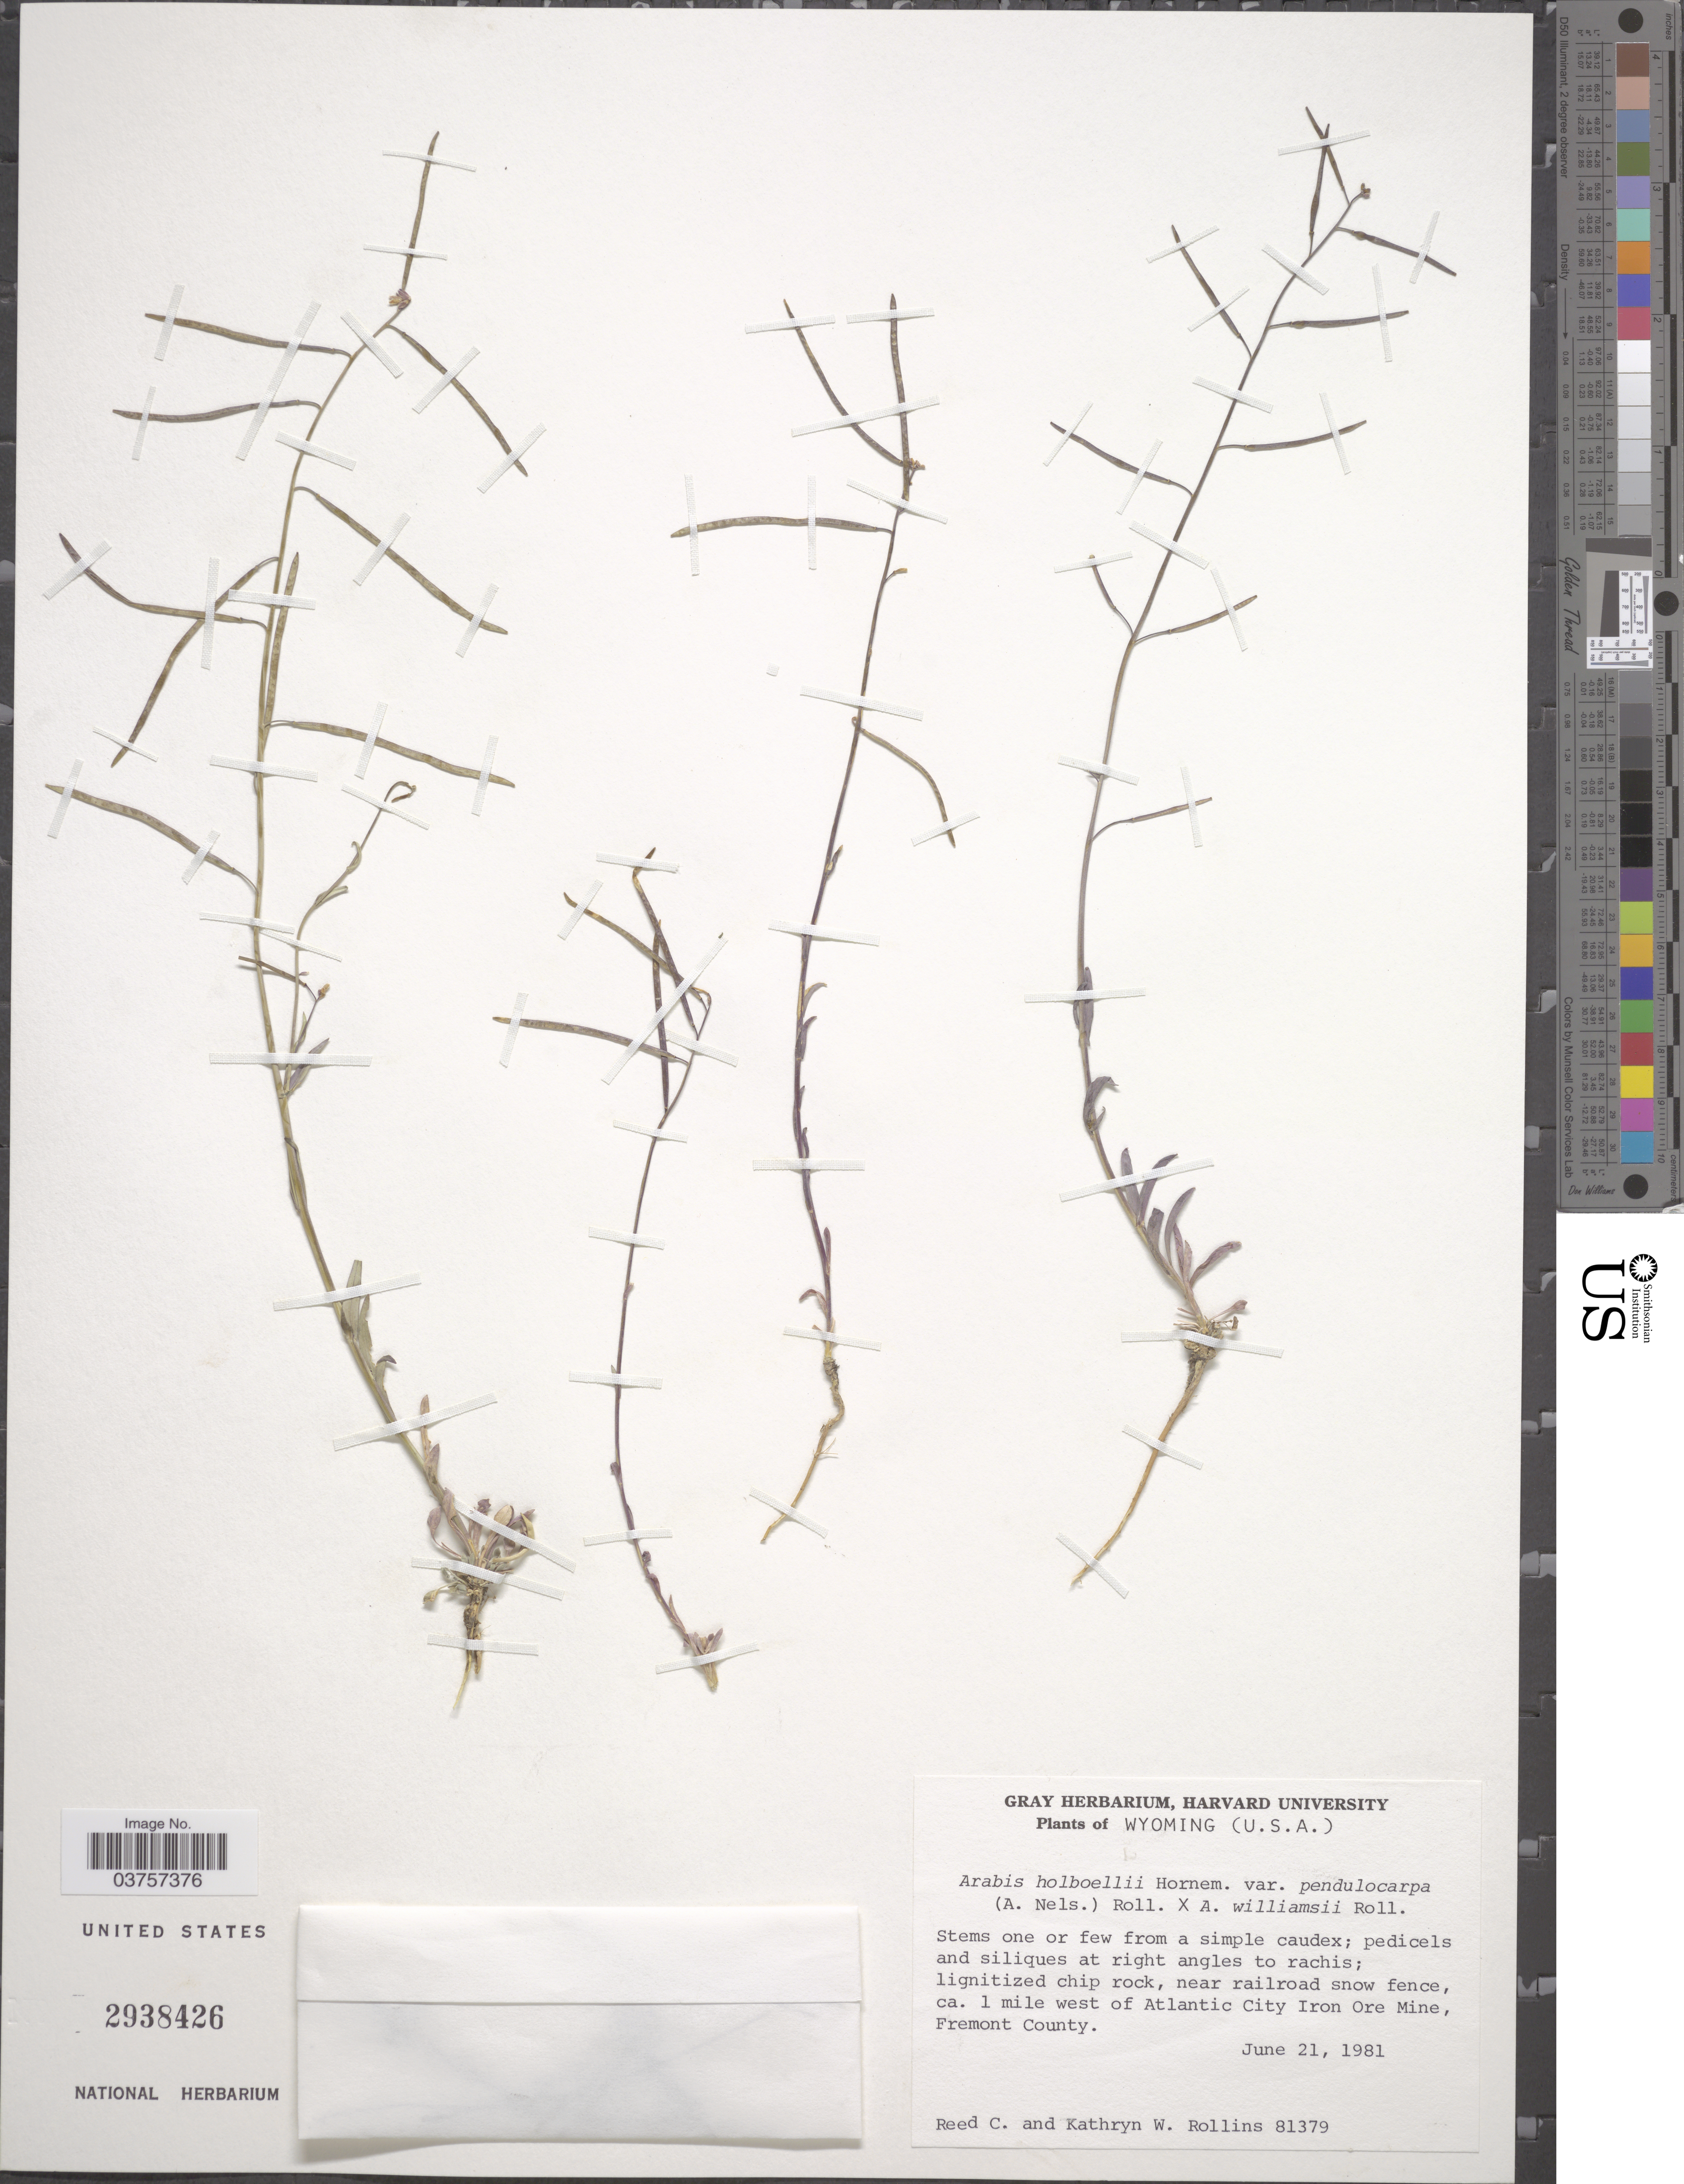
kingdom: Plantae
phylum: Tracheophyta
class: Magnoliopsida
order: Brassicales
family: Brassicaceae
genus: Arabis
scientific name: Arabis holboellii var. pendulocarpa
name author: (A. Nelson) Rollins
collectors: R. C. Rollins & K. W. Rollins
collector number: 81379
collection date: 1981-06-21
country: United States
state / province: Wyoming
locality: Ca. 1 mile west of Atlantic City Iron Ore Mine, Fremont County.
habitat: lignitized chip-rock near railroad snow fence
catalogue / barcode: US 2938426